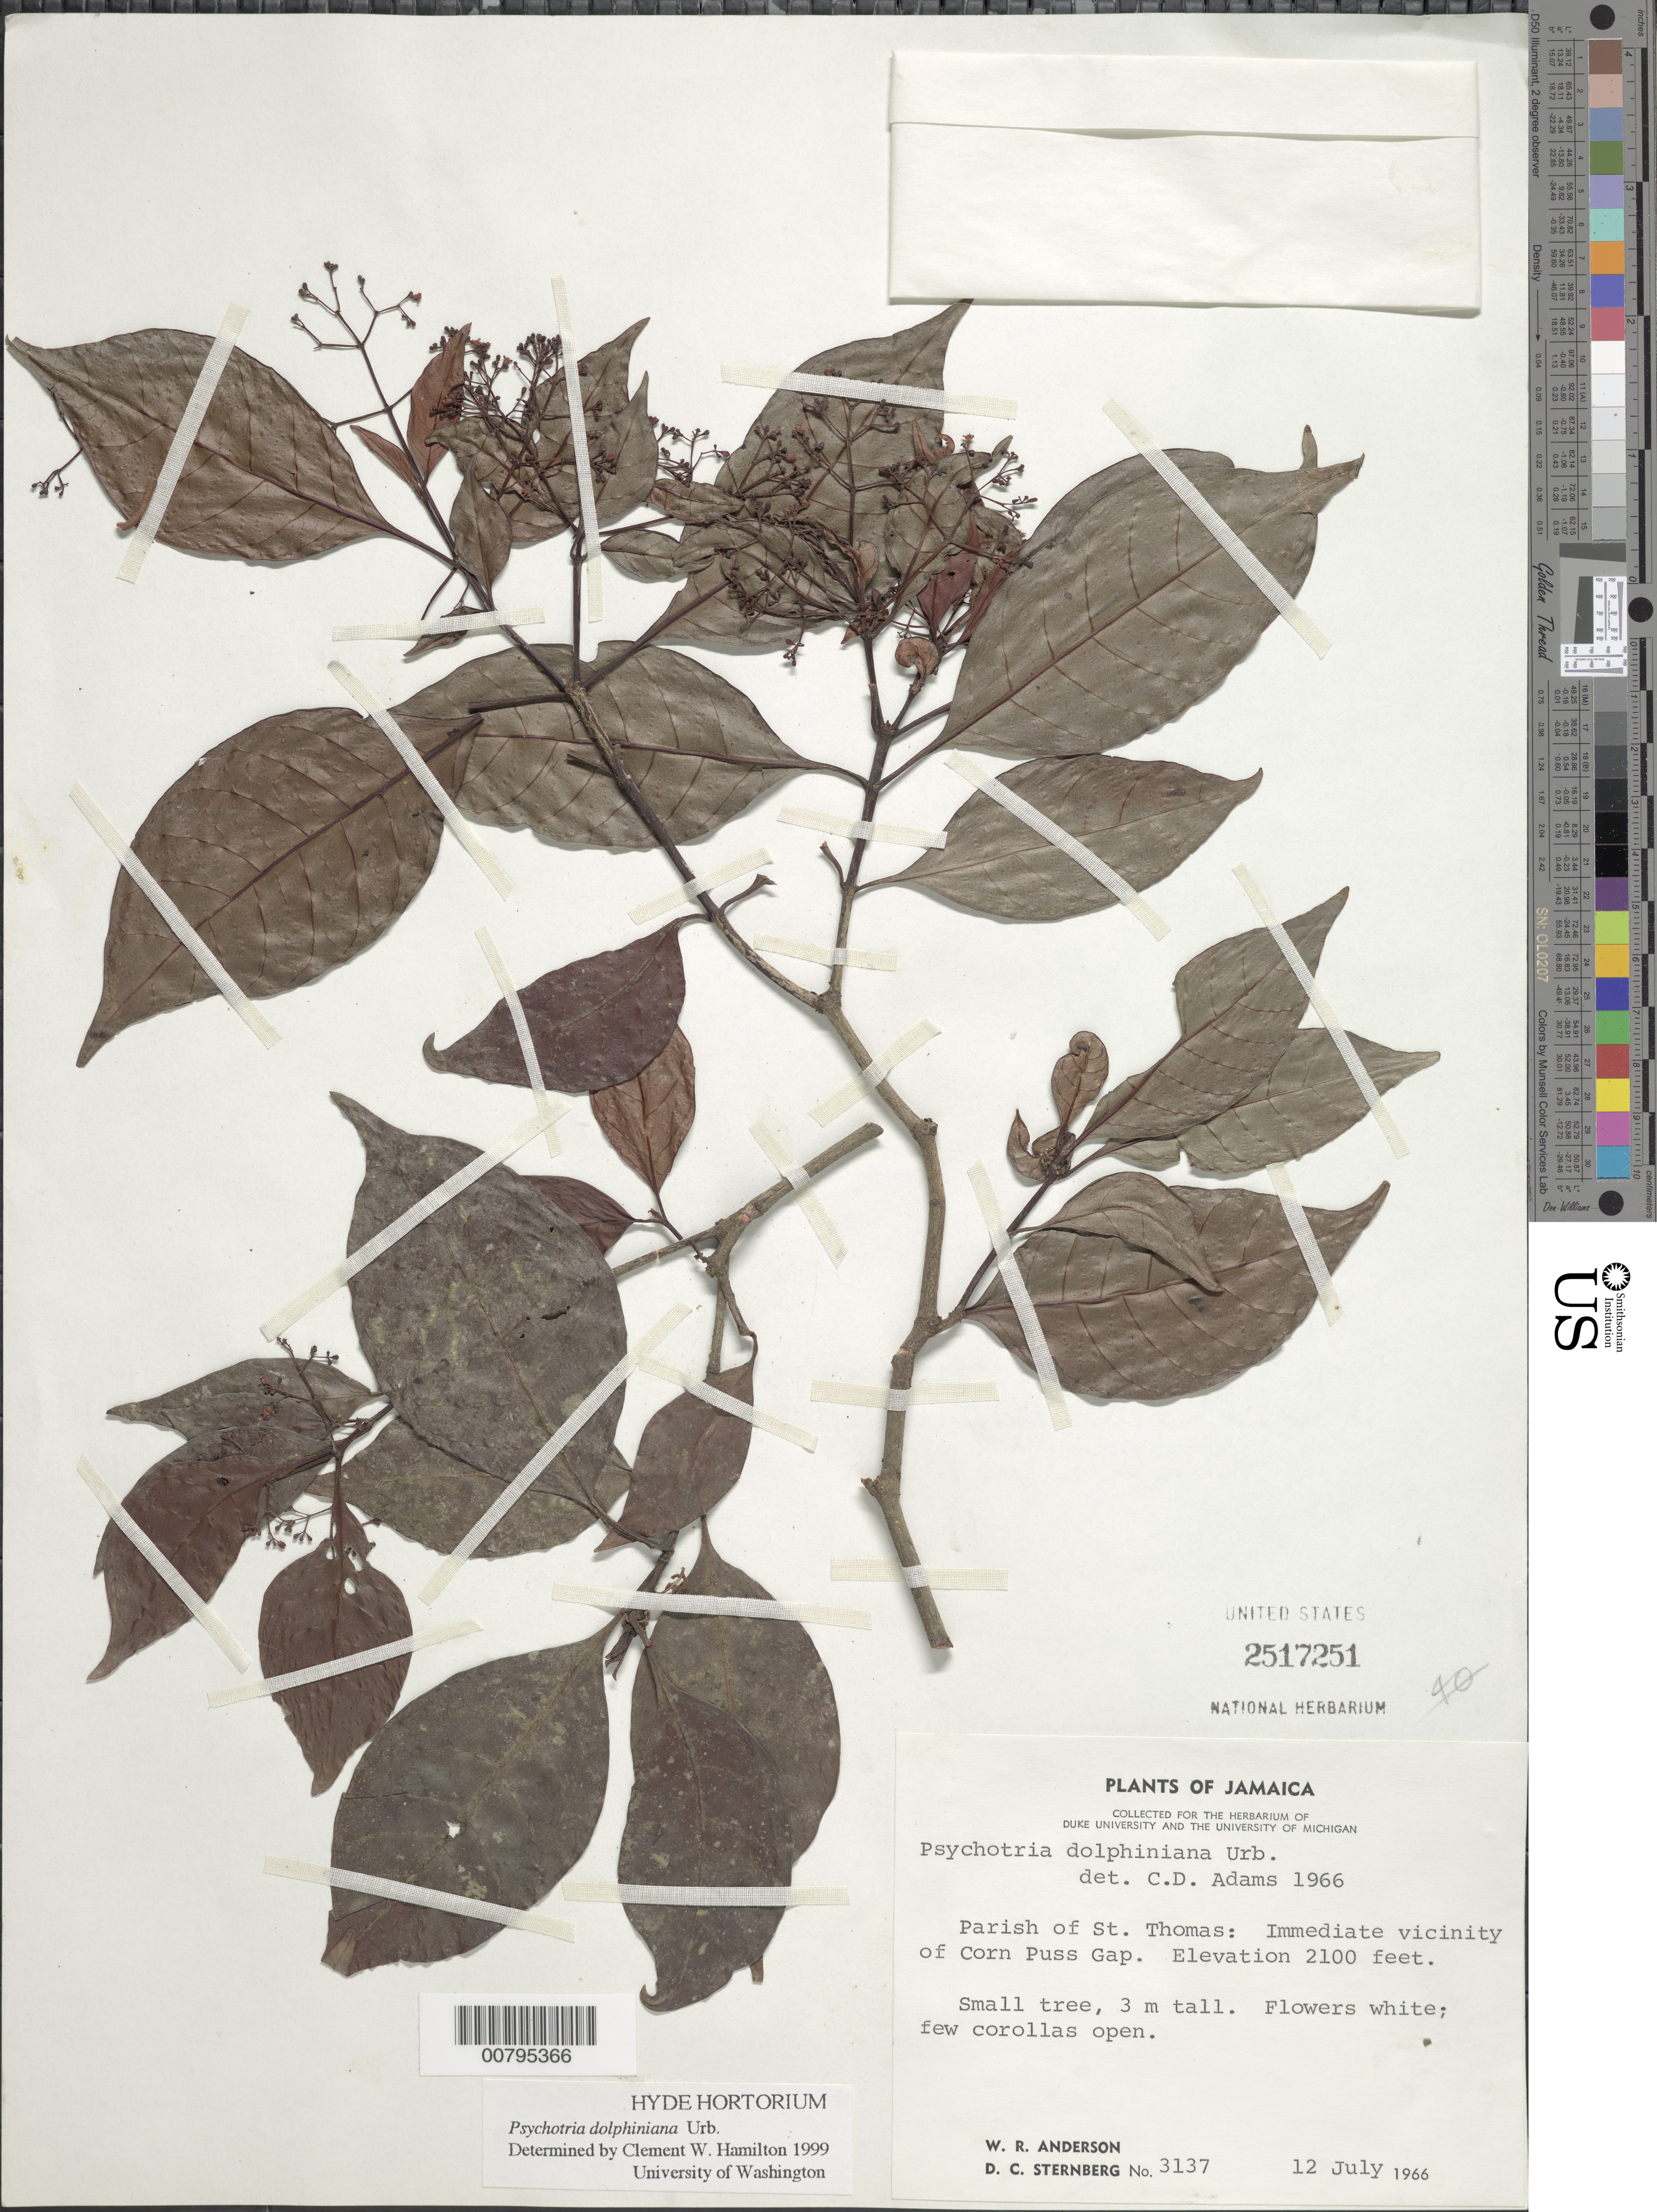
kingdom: Plantae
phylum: Tracheophyta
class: Magnoliopsida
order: Gentianales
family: Rubiaceae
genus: Psychotria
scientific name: Psychotria dolphiniana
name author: Urb.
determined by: Adams, C. D.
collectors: W. R. Anderson & D. Sternberg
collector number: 3137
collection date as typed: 12 Jul 1966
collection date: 1966-07-12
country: Jamaica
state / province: Saint Thomas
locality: Immediate vicinity of Corn Puss Gap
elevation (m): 640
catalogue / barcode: US 2517251